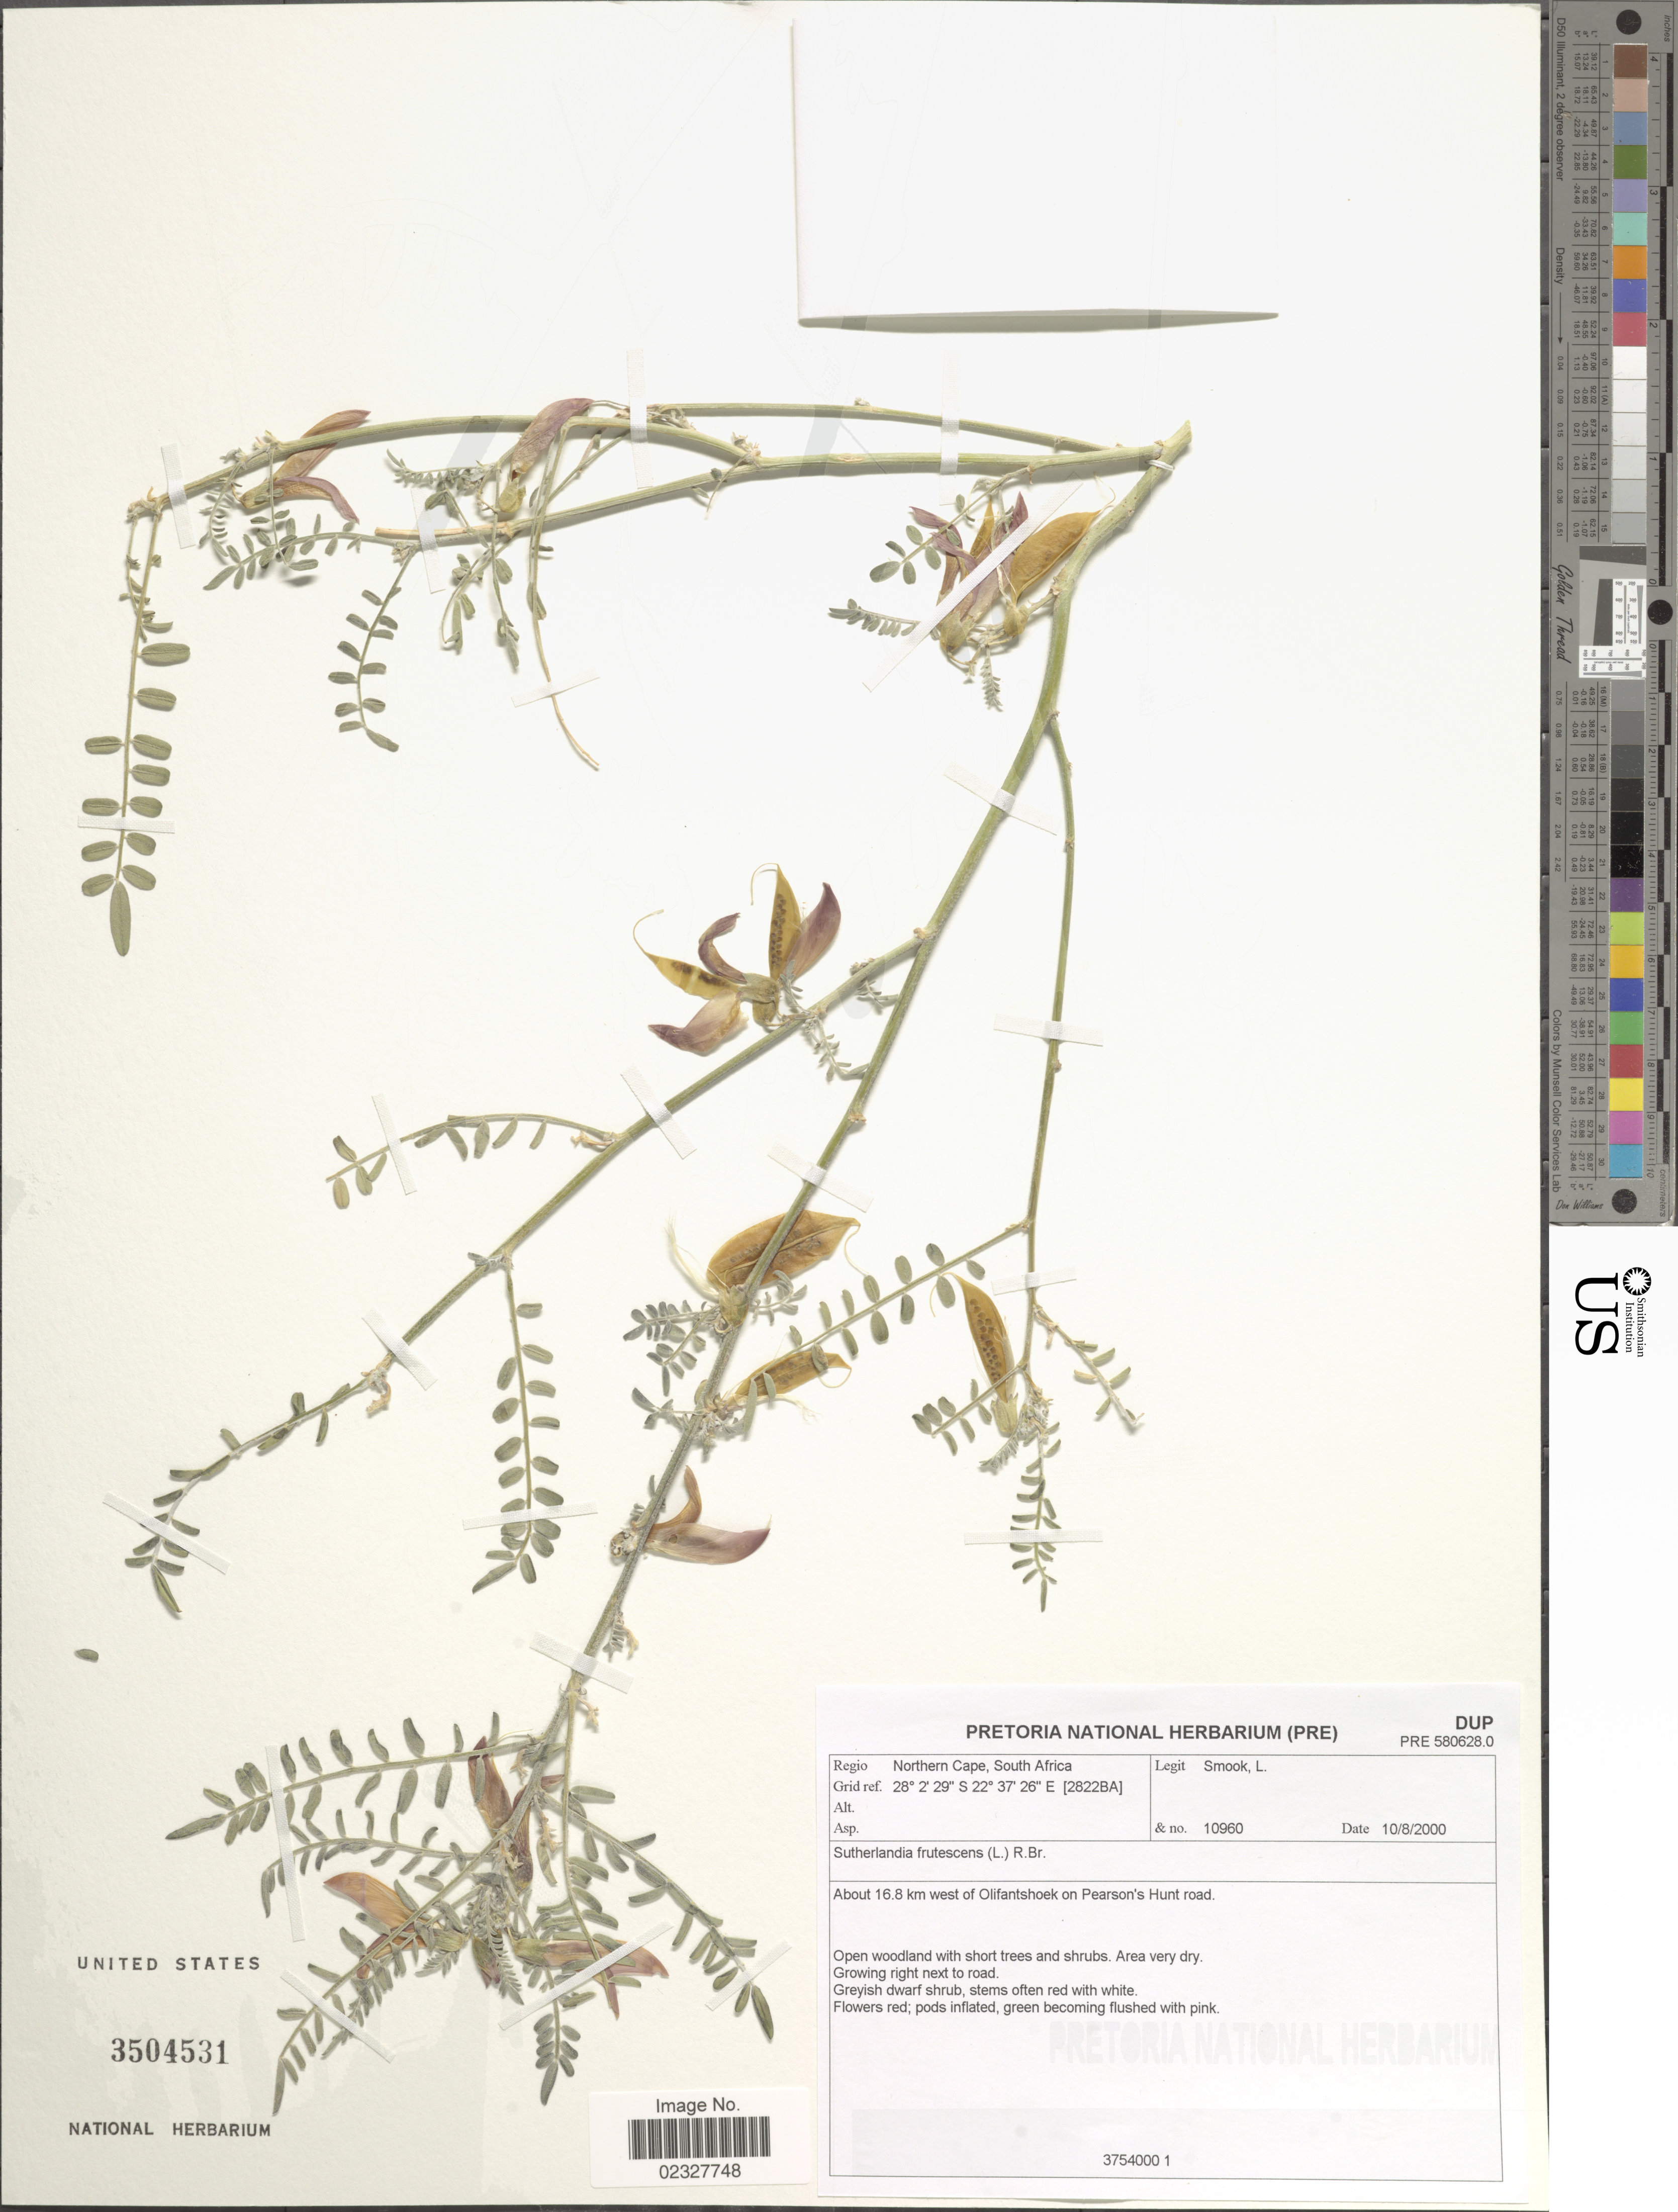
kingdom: Plantae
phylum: Tracheophyta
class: Magnoliopsida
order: Fabales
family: Fabaceae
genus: Sutherlandia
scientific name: Sutherlandia frutescens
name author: (L.) R. Br. ex W.T. Aiton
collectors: L. Smook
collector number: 1960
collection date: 2000-08-10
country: South Africa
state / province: Northern Cape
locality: Northern Cape, South Africa. About 16.8 km west of Olifantshoek on Pearson's Hunt Road.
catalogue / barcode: US 3504531